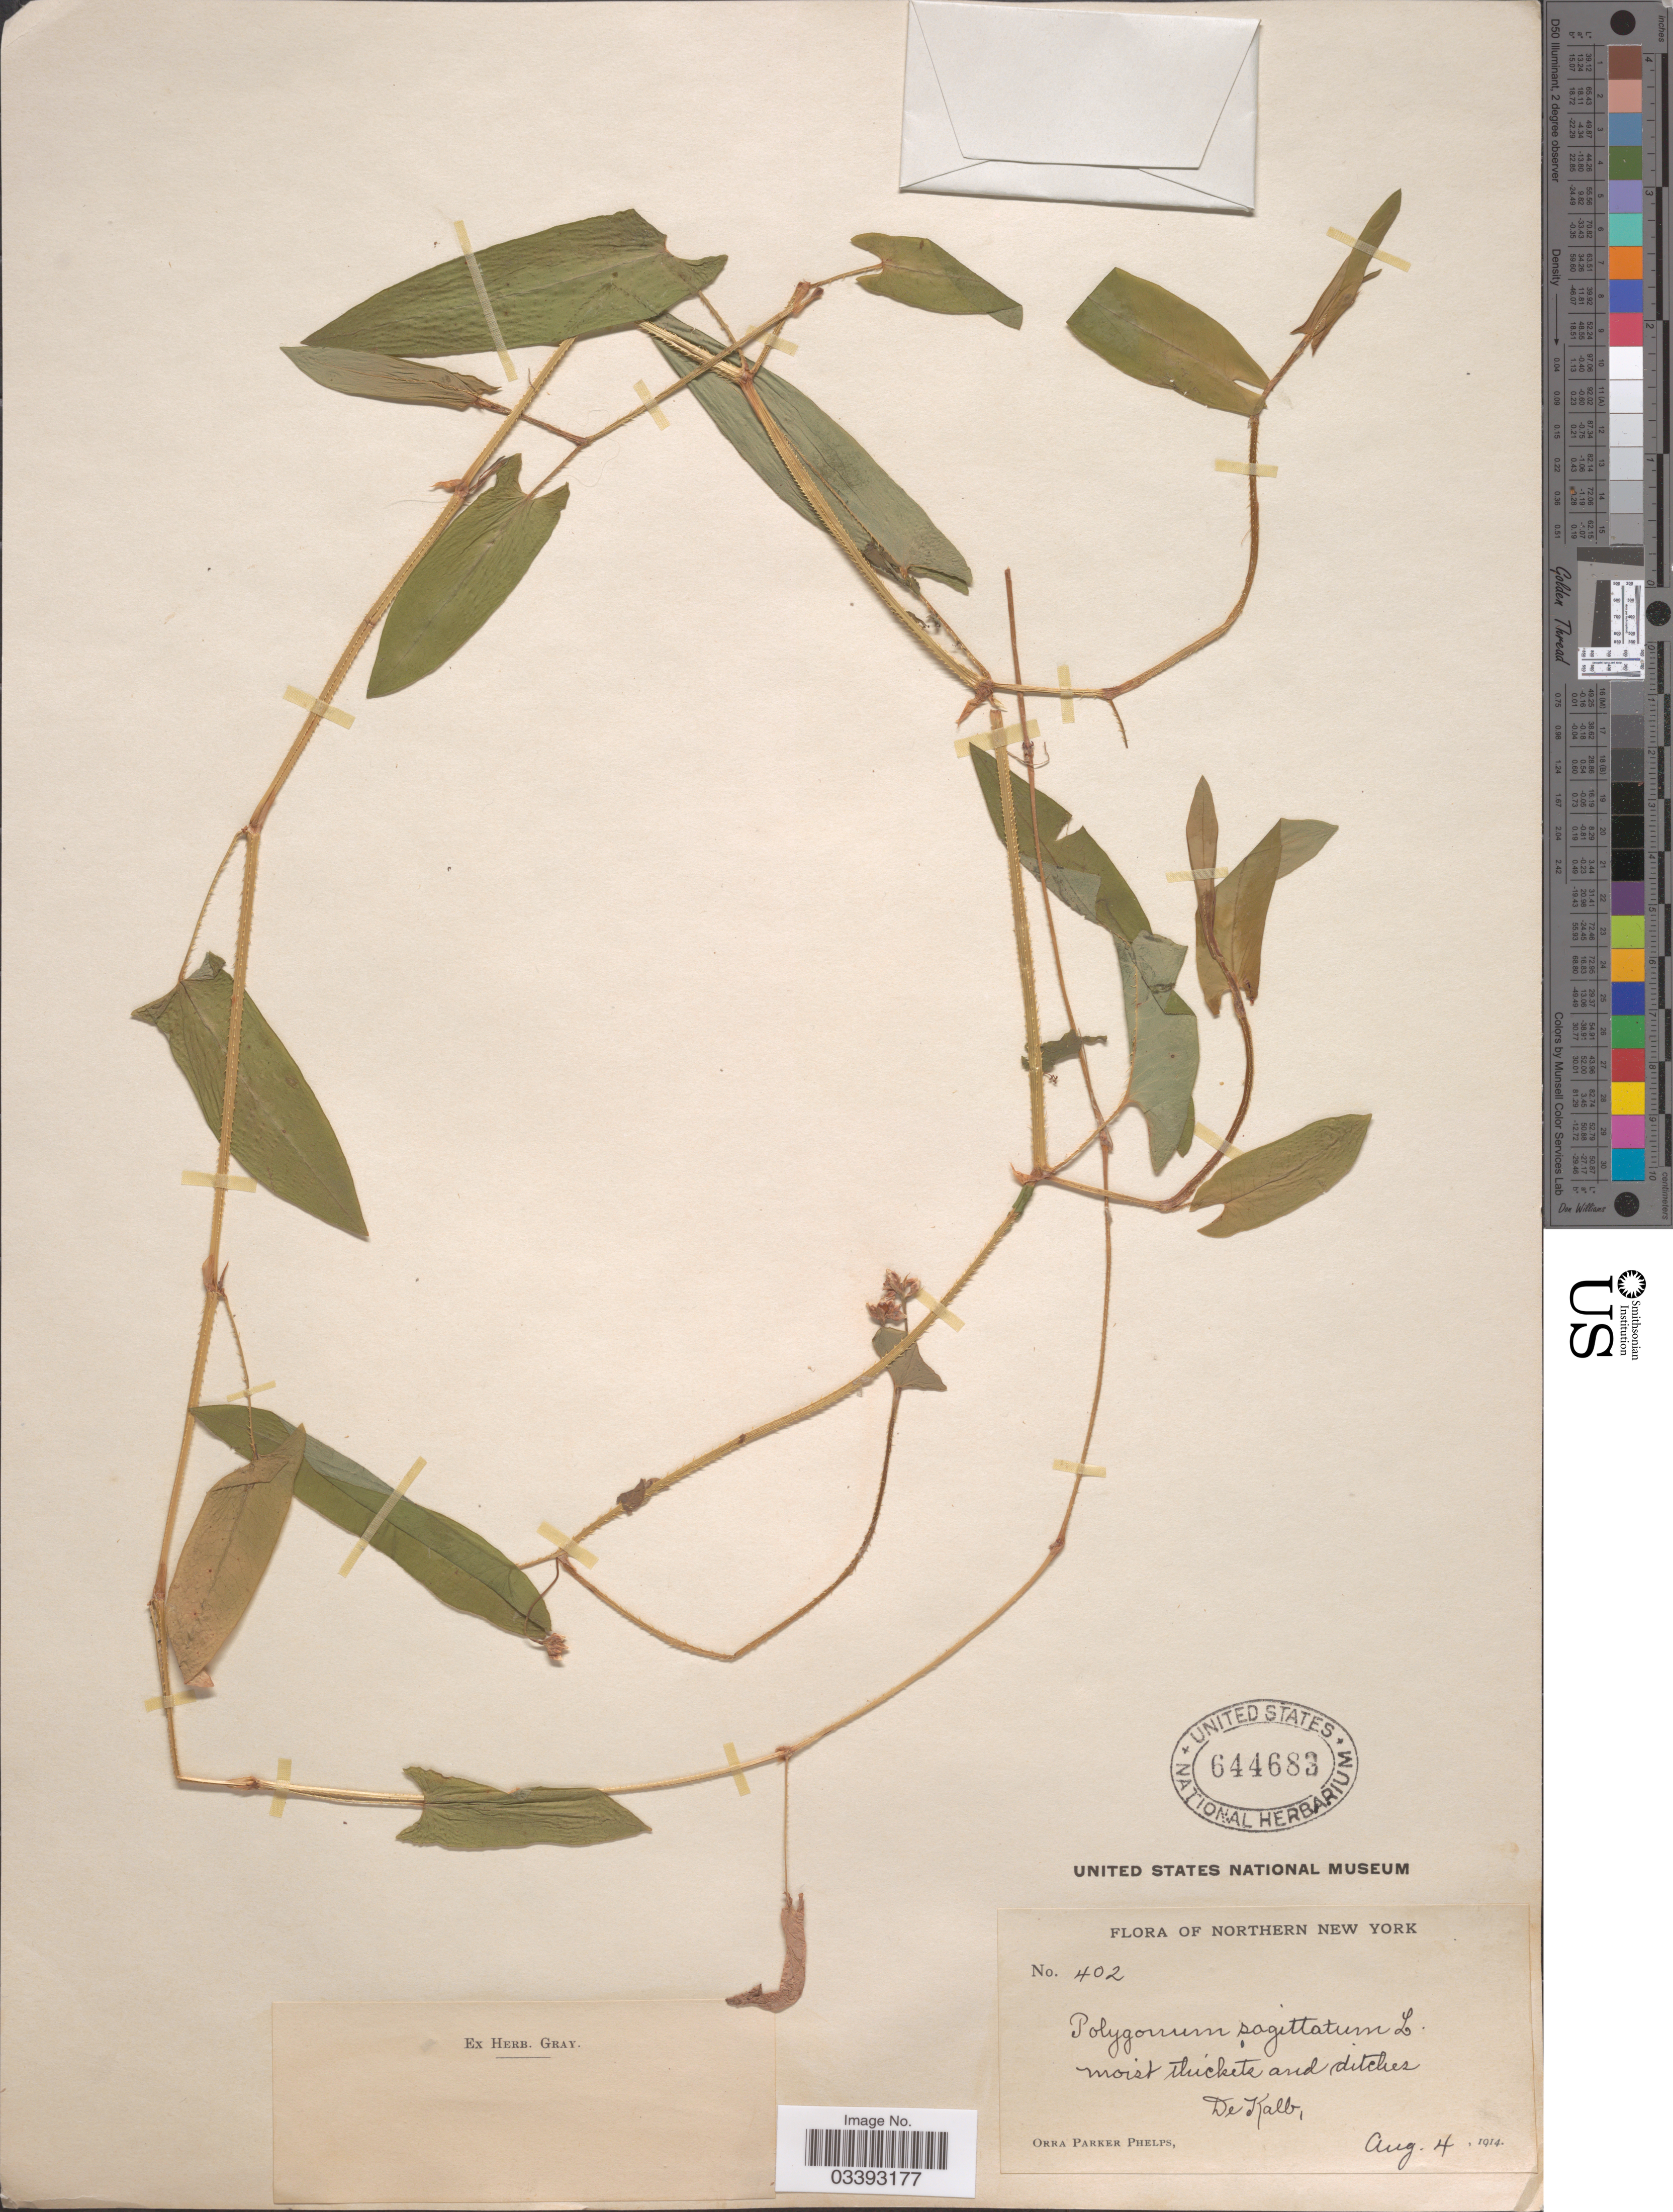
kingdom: Plantae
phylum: Tracheophyta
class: Magnoliopsida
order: Caryophyllales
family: Polygonaceae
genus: Persicaria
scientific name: Persicaria sagittata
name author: (L.) H. Gross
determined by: Atha, D. E.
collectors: O. P. Phelps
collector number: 402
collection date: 1914-08-04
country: United States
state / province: New York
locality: Northern New York. De Kalb.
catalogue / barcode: US 644683